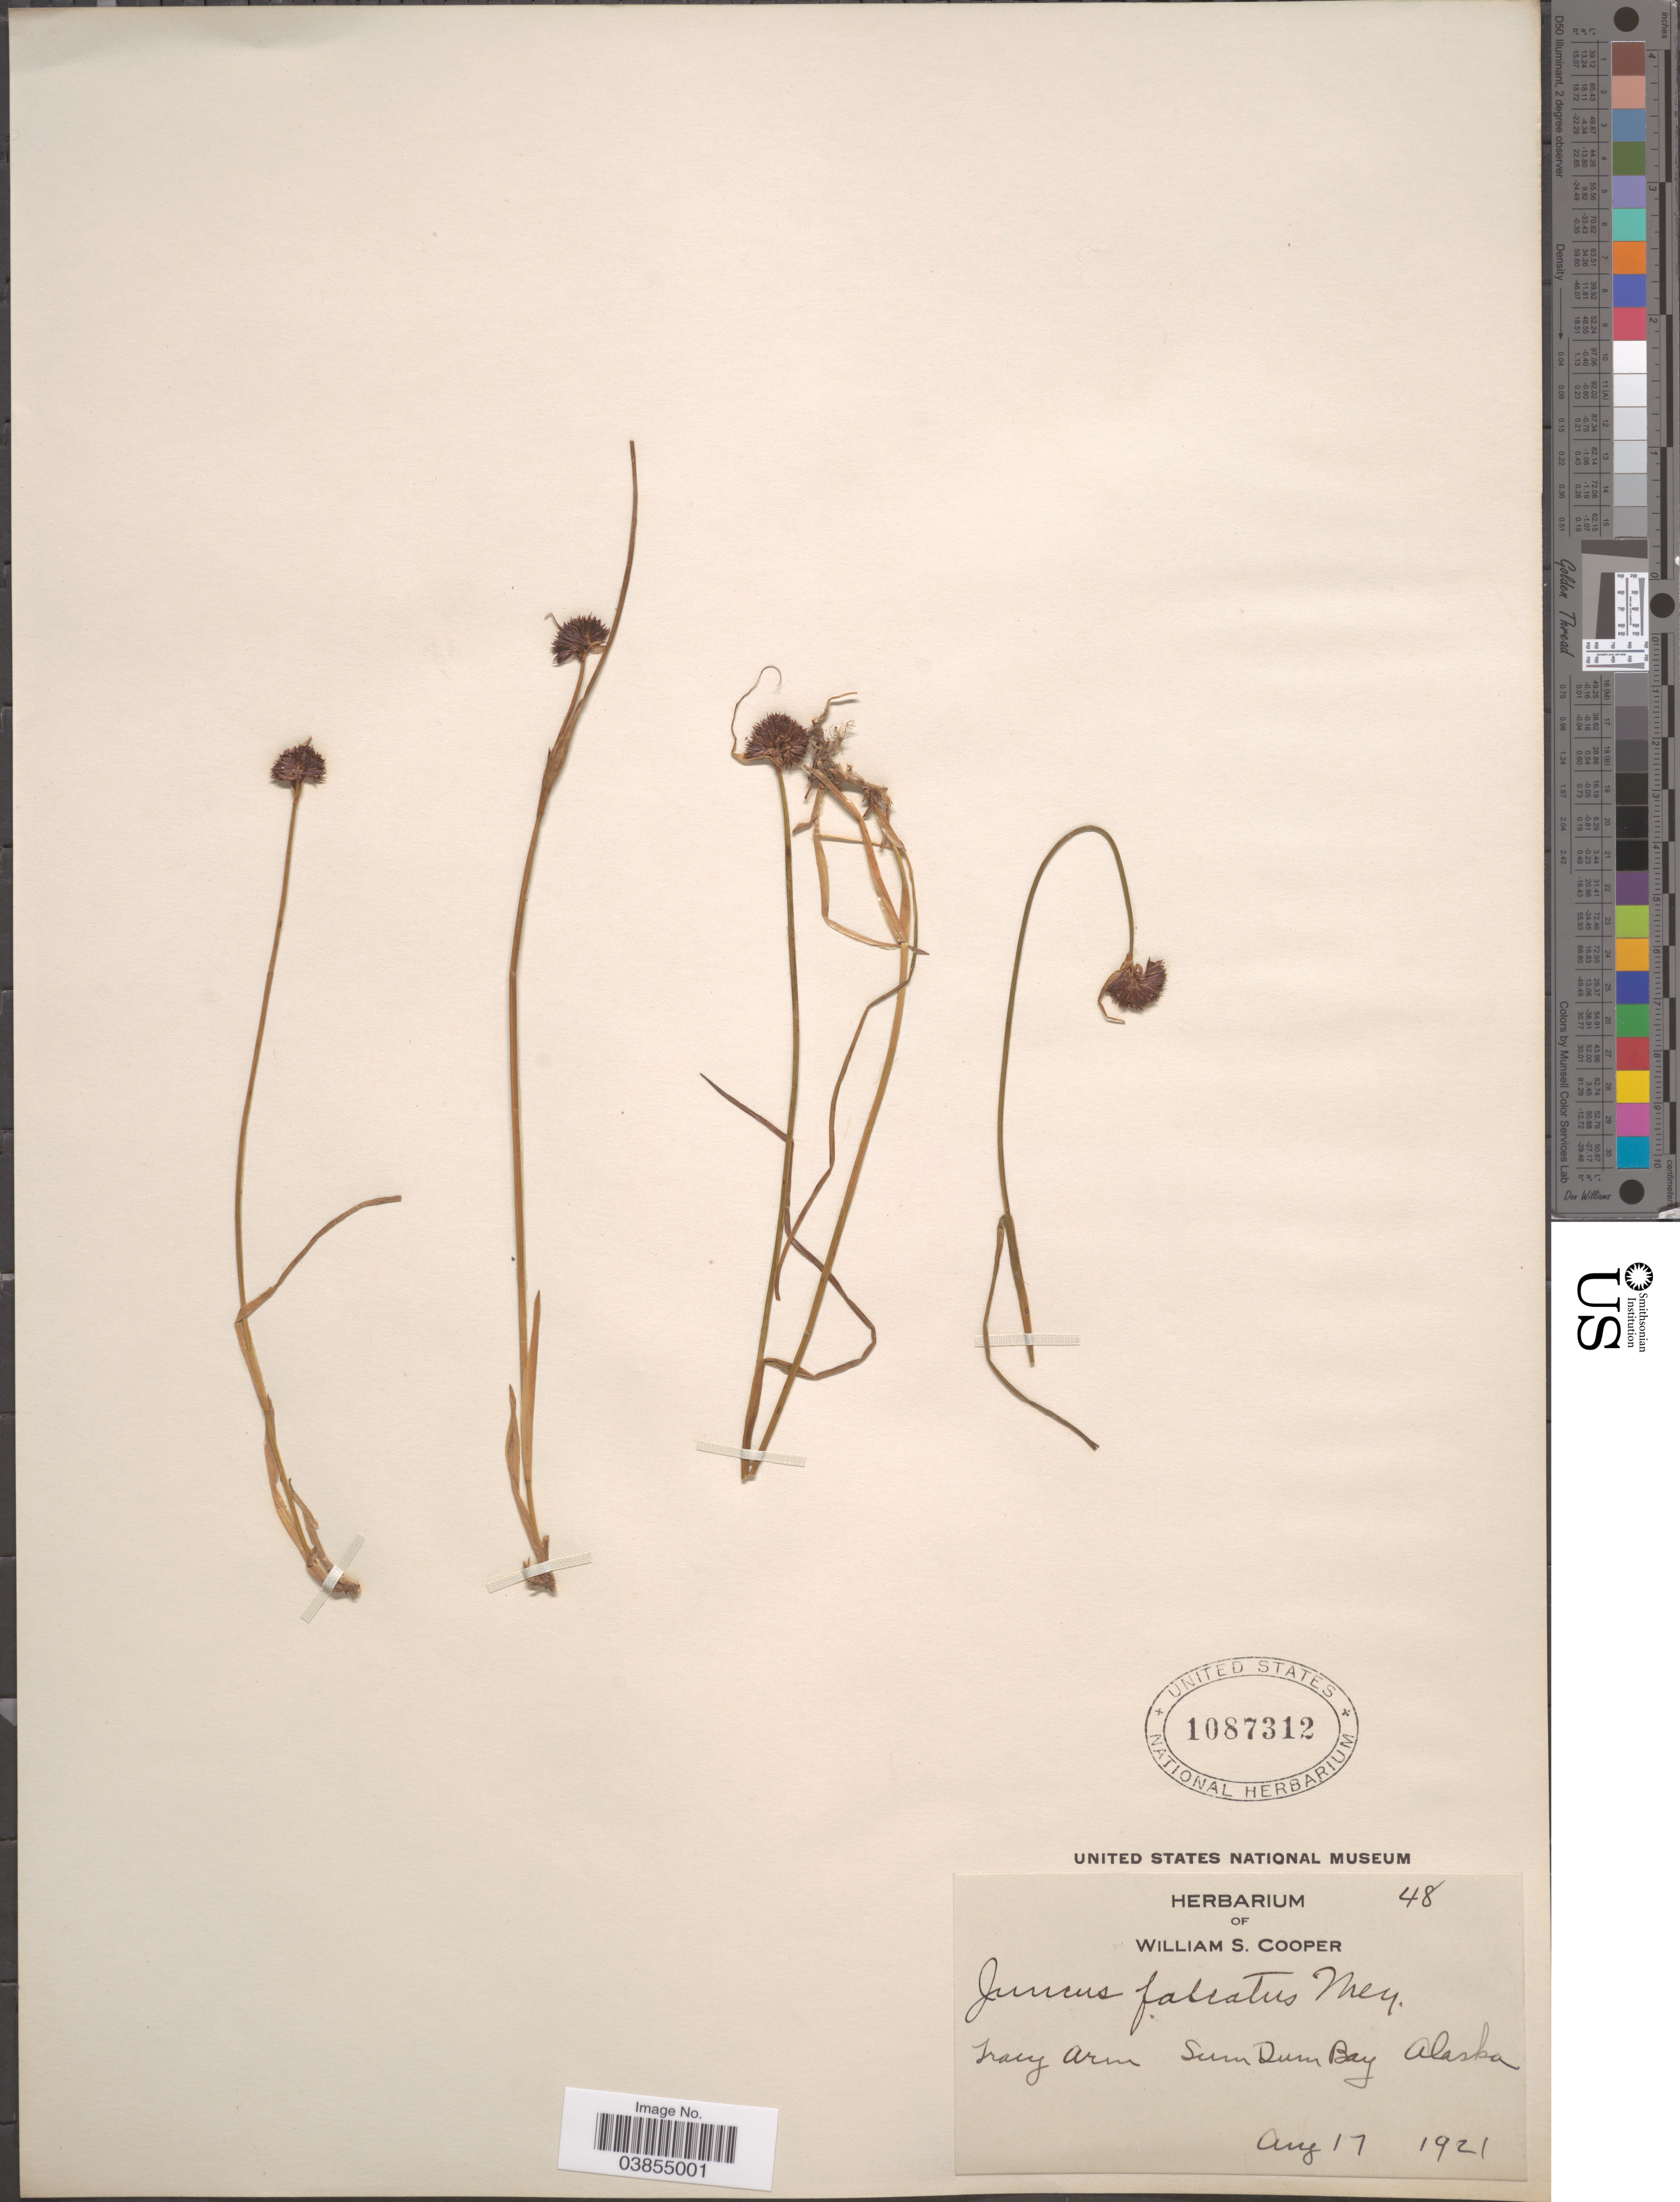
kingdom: Plantae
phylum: Tracheophyta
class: Liliopsida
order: Poales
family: Juncaceae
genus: Juncus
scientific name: Juncus mertensianus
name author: Bong.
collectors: ex Herb. William S. Cooper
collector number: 48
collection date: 1921-08-17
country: United States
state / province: Alaska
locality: Tracy Arm Sum Dum Bay.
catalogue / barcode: US 1087312